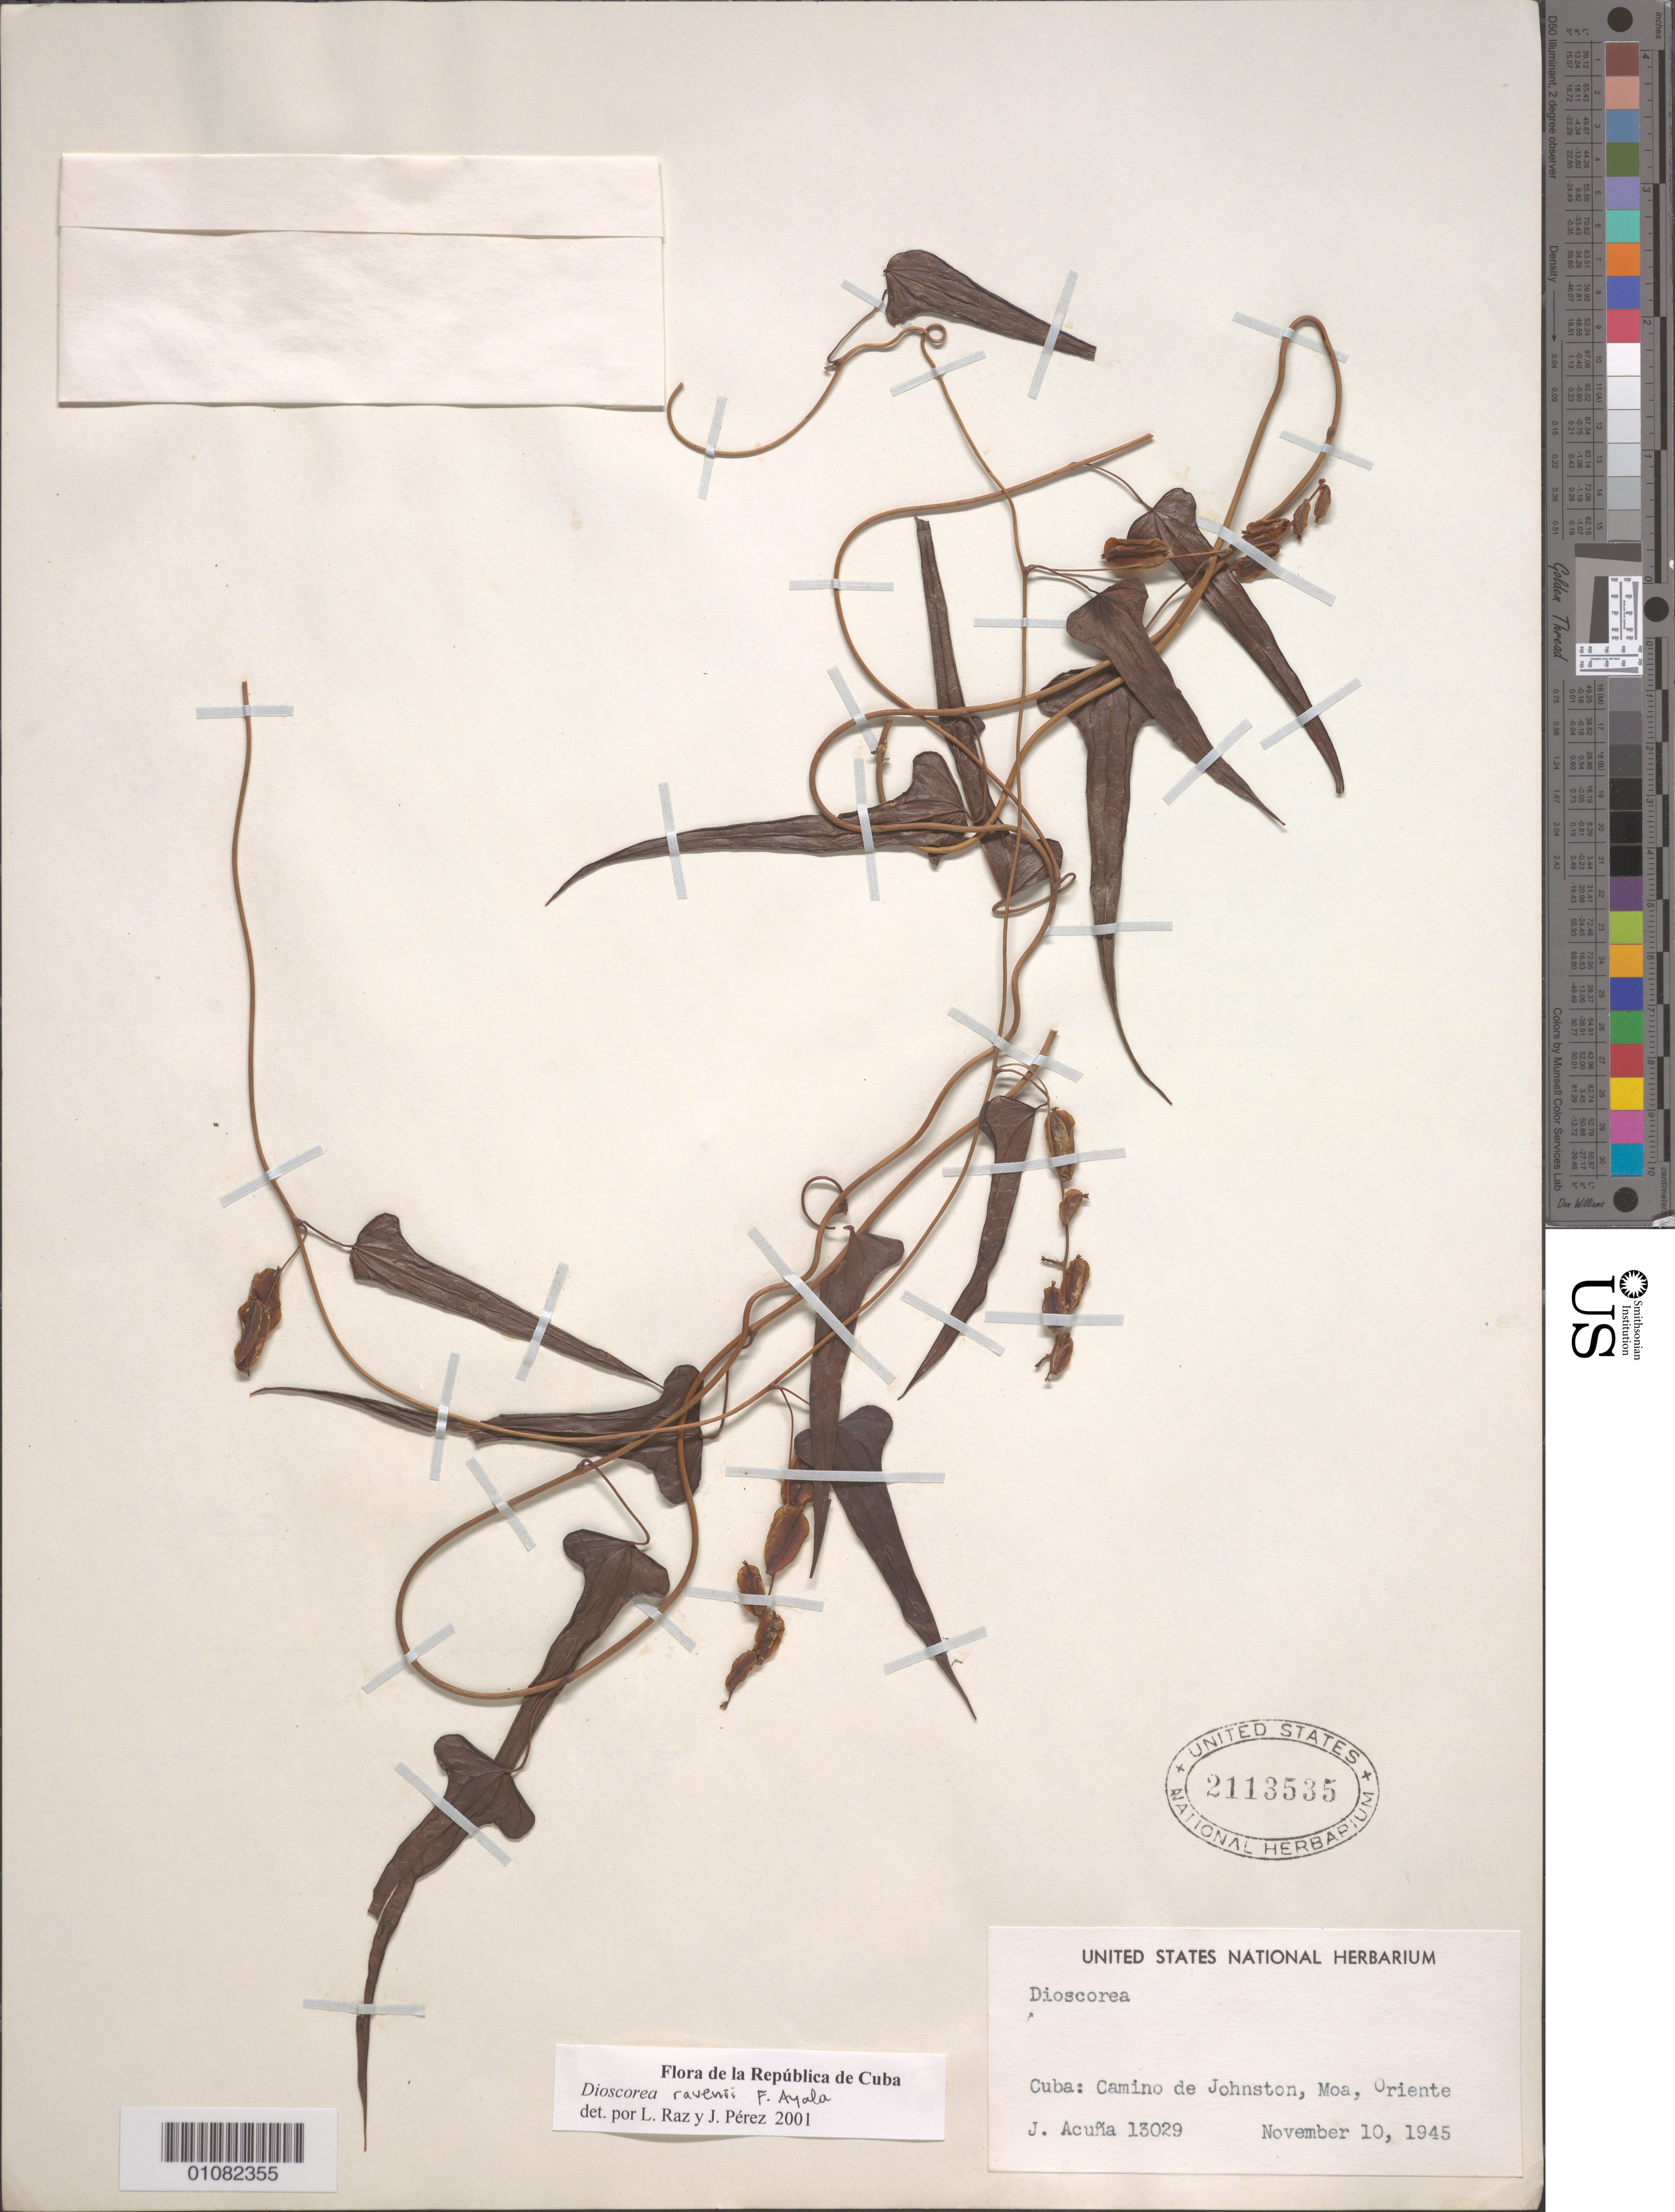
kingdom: Plantae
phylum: Tracheophyta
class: Liliopsida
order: Dioscoreales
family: Dioscoreaceae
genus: Dioscorea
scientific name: Dioscorea ravenii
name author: Ayala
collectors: J. Acuña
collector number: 13029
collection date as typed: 10 Nov 1945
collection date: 1945-11-10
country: Cuba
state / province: Guantánamo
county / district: Baracoa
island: Cuba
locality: Camino de Johnston, Moa, Oriente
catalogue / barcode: US 2113535